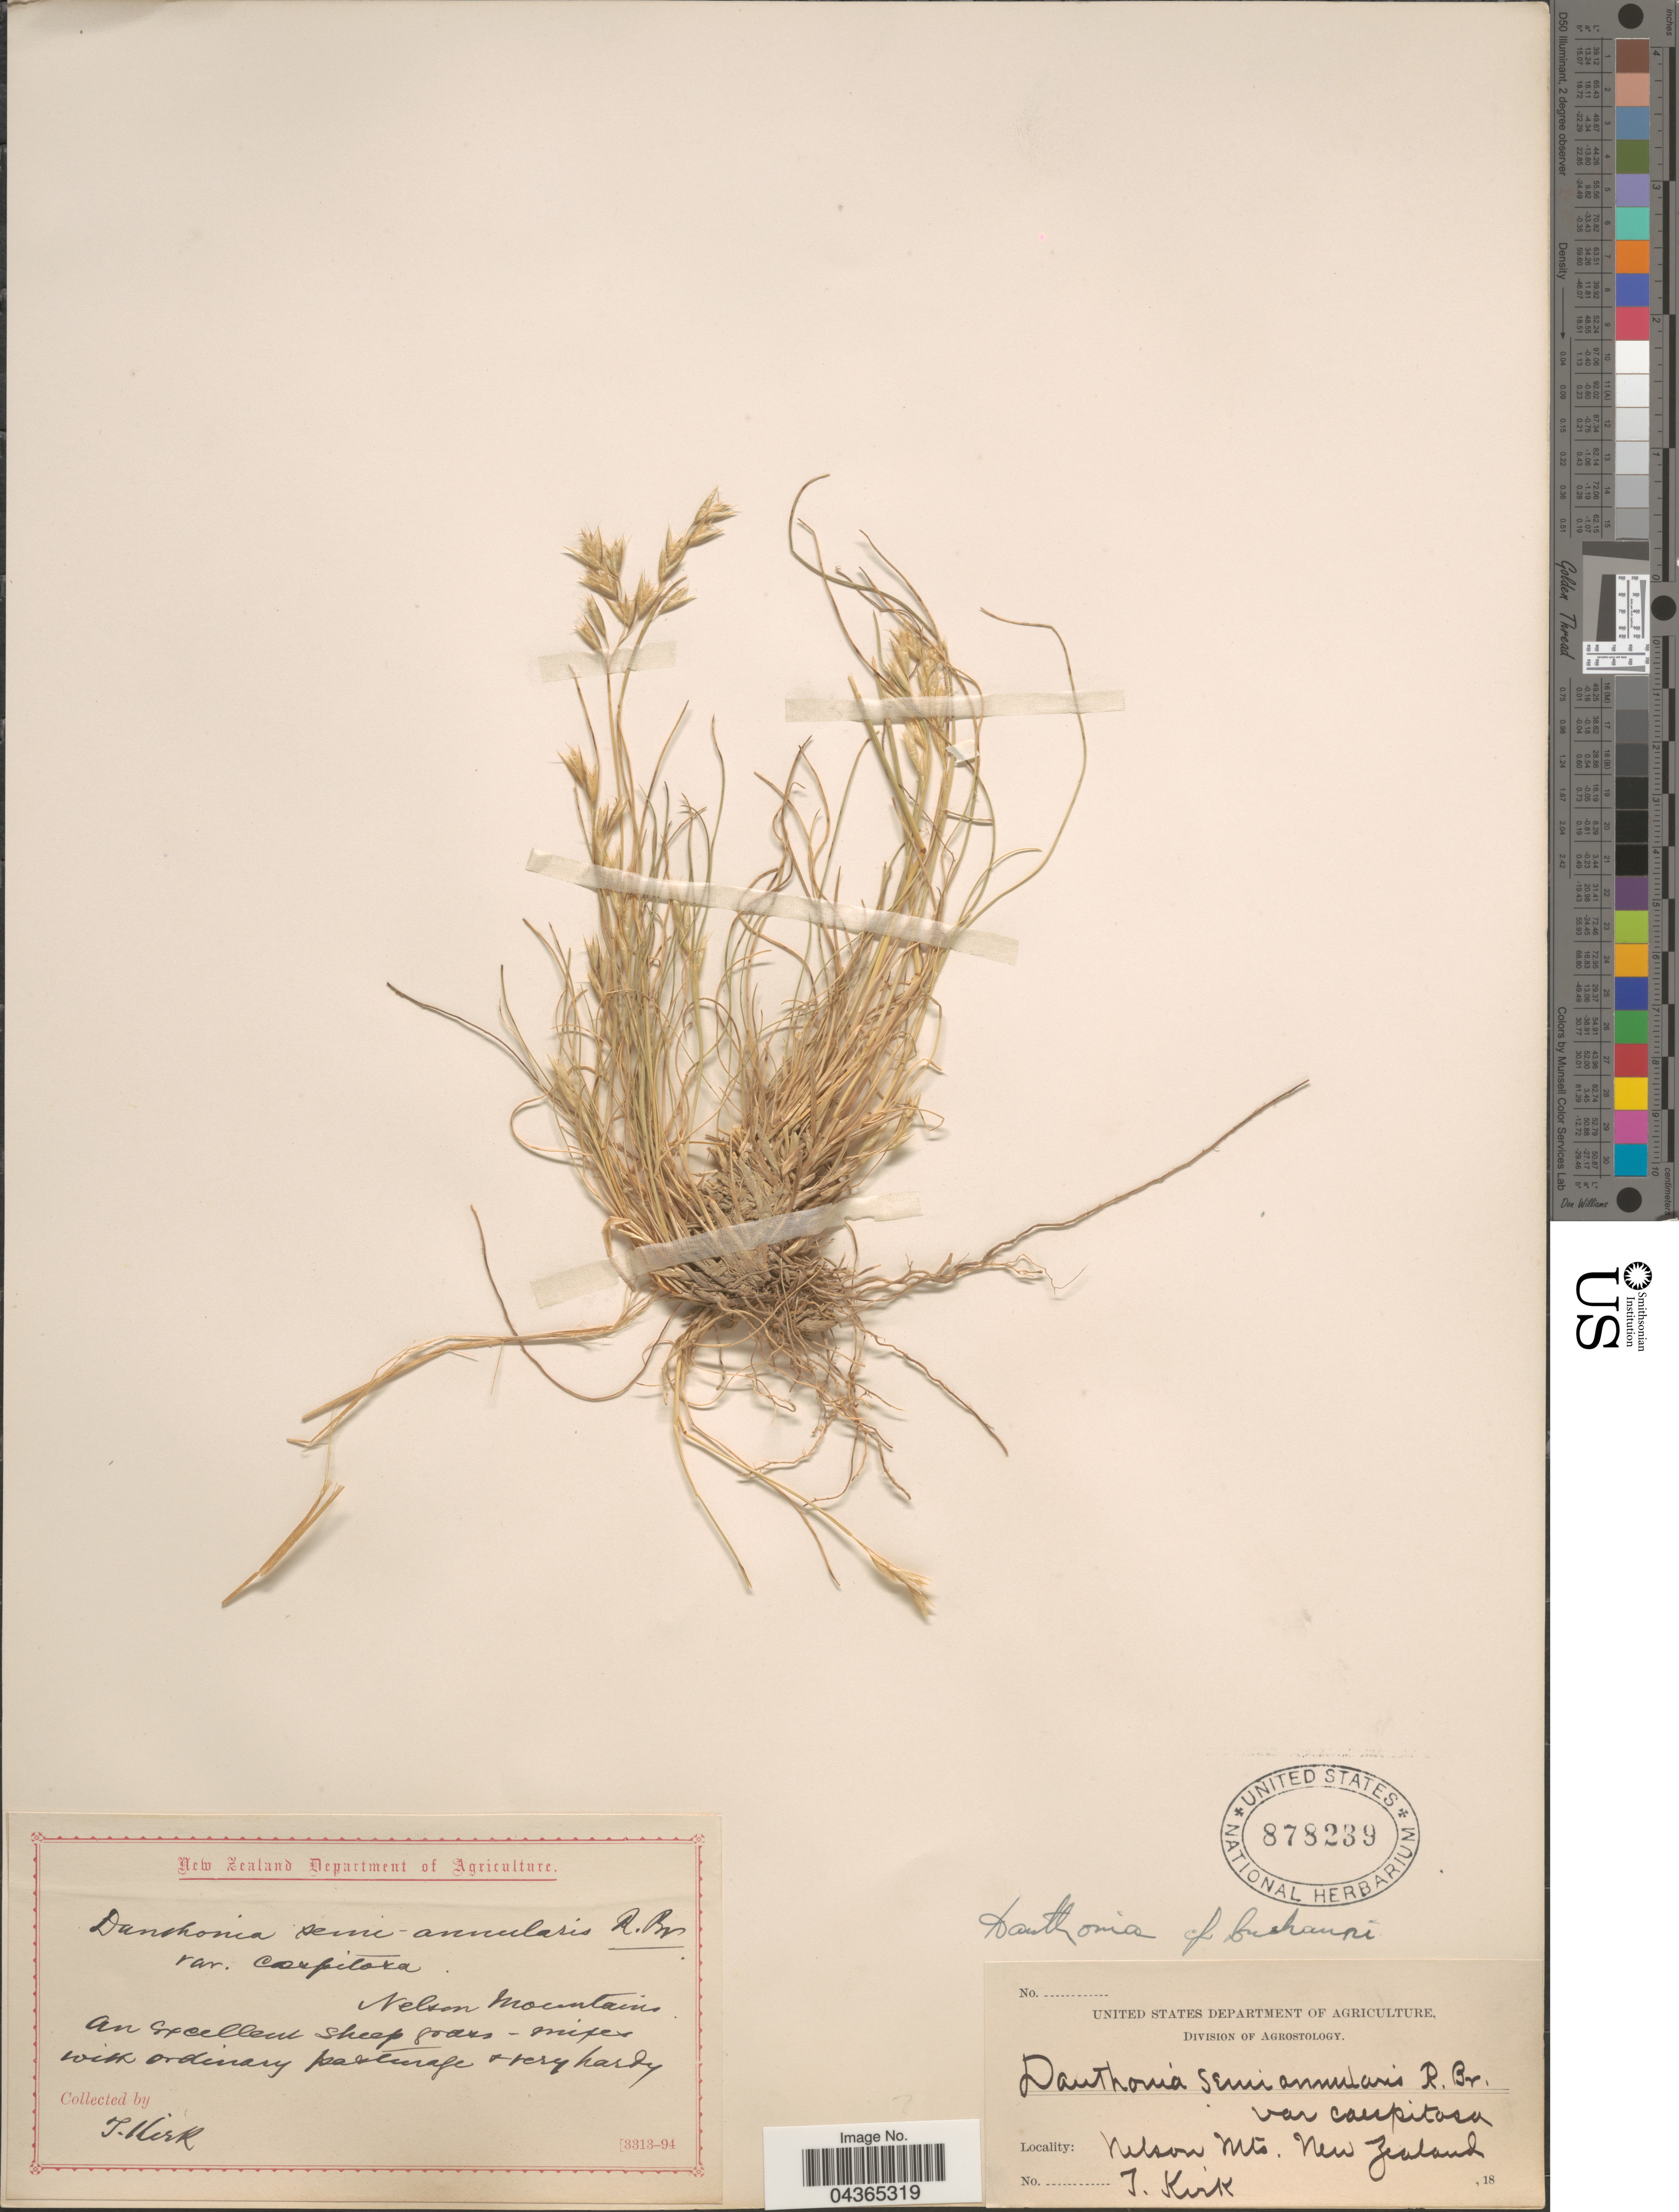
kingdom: Plantae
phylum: Tracheophyta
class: Liliopsida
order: Poales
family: Poaceae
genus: Rytidosperma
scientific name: Rytidosperma buchananii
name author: (Hook. f.) Connor & Edgar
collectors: T. Kirk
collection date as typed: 18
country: New Zealand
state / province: Nelson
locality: Nelson Mts.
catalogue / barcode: US 878239